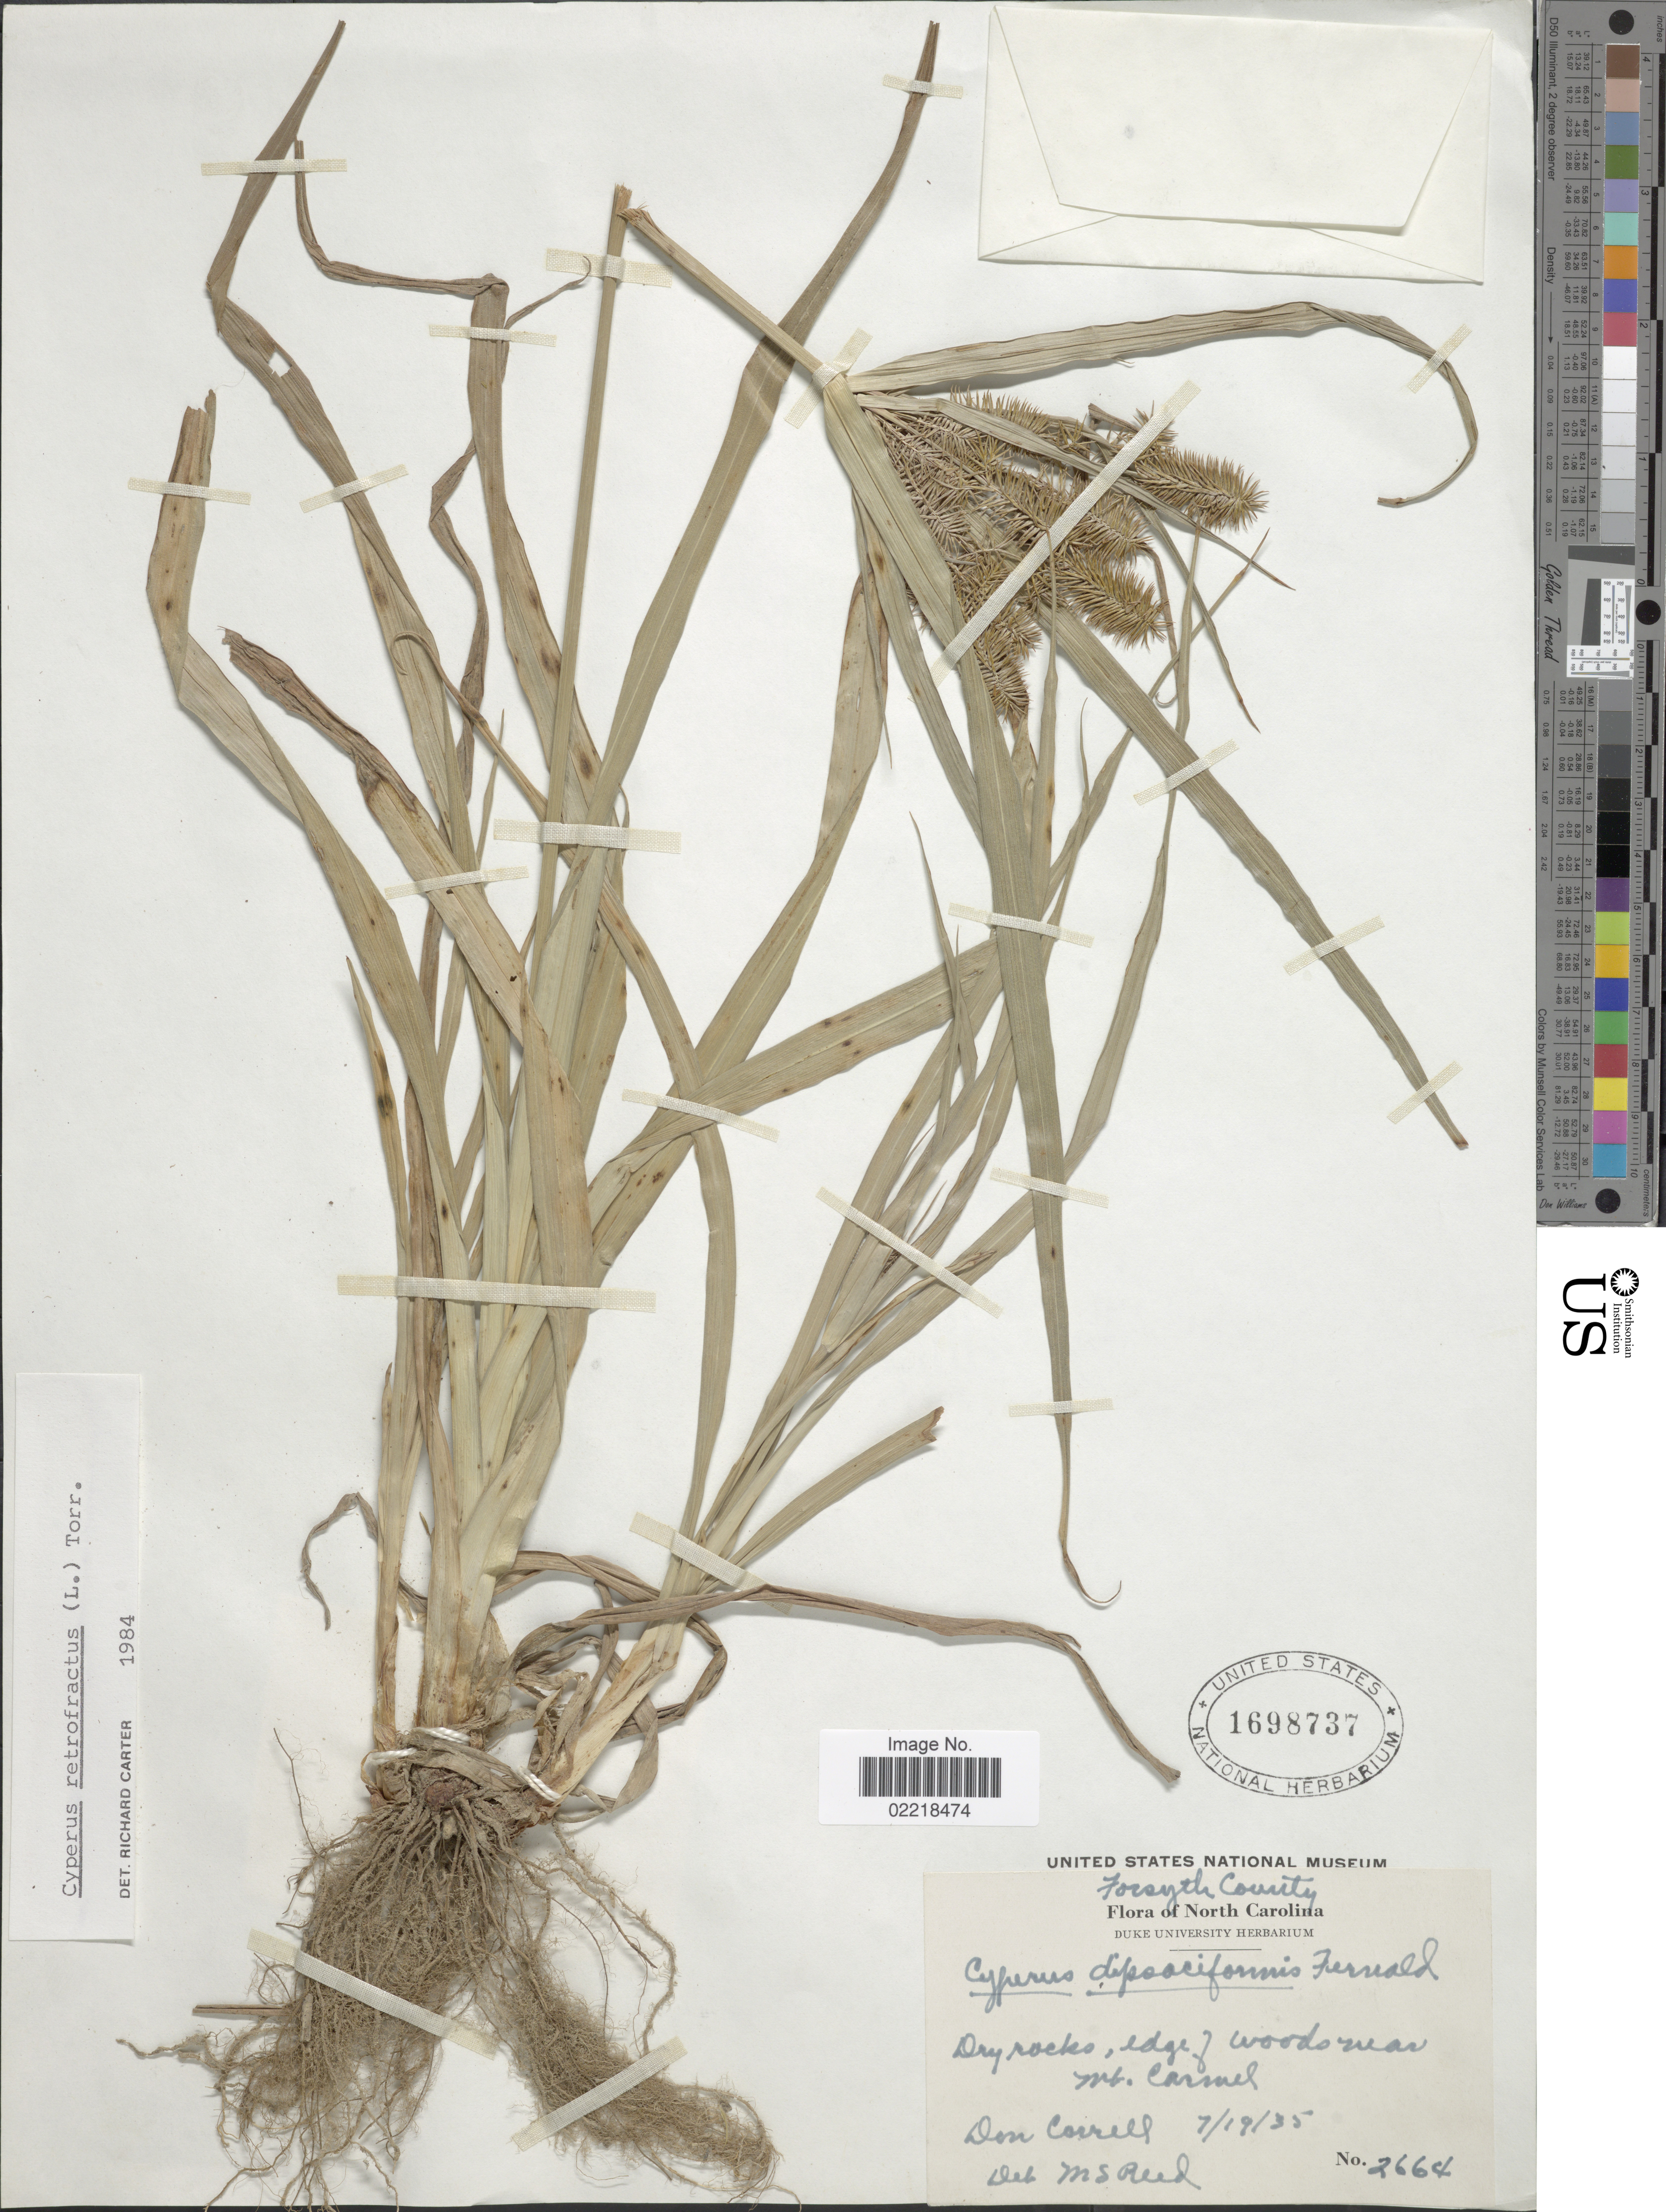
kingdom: Plantae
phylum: Tracheophyta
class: Liliopsida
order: Poales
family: Cyperaceae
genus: Cyperus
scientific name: Cyperus retrofractus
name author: (L.) Torr.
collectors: D. S. Correll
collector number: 2664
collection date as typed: Transcribed d/m/y: 19/7/35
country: United States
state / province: North Carolina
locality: Forsyth County, dry rocks, edge of woods near Mt. Carmel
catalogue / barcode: US 1698737